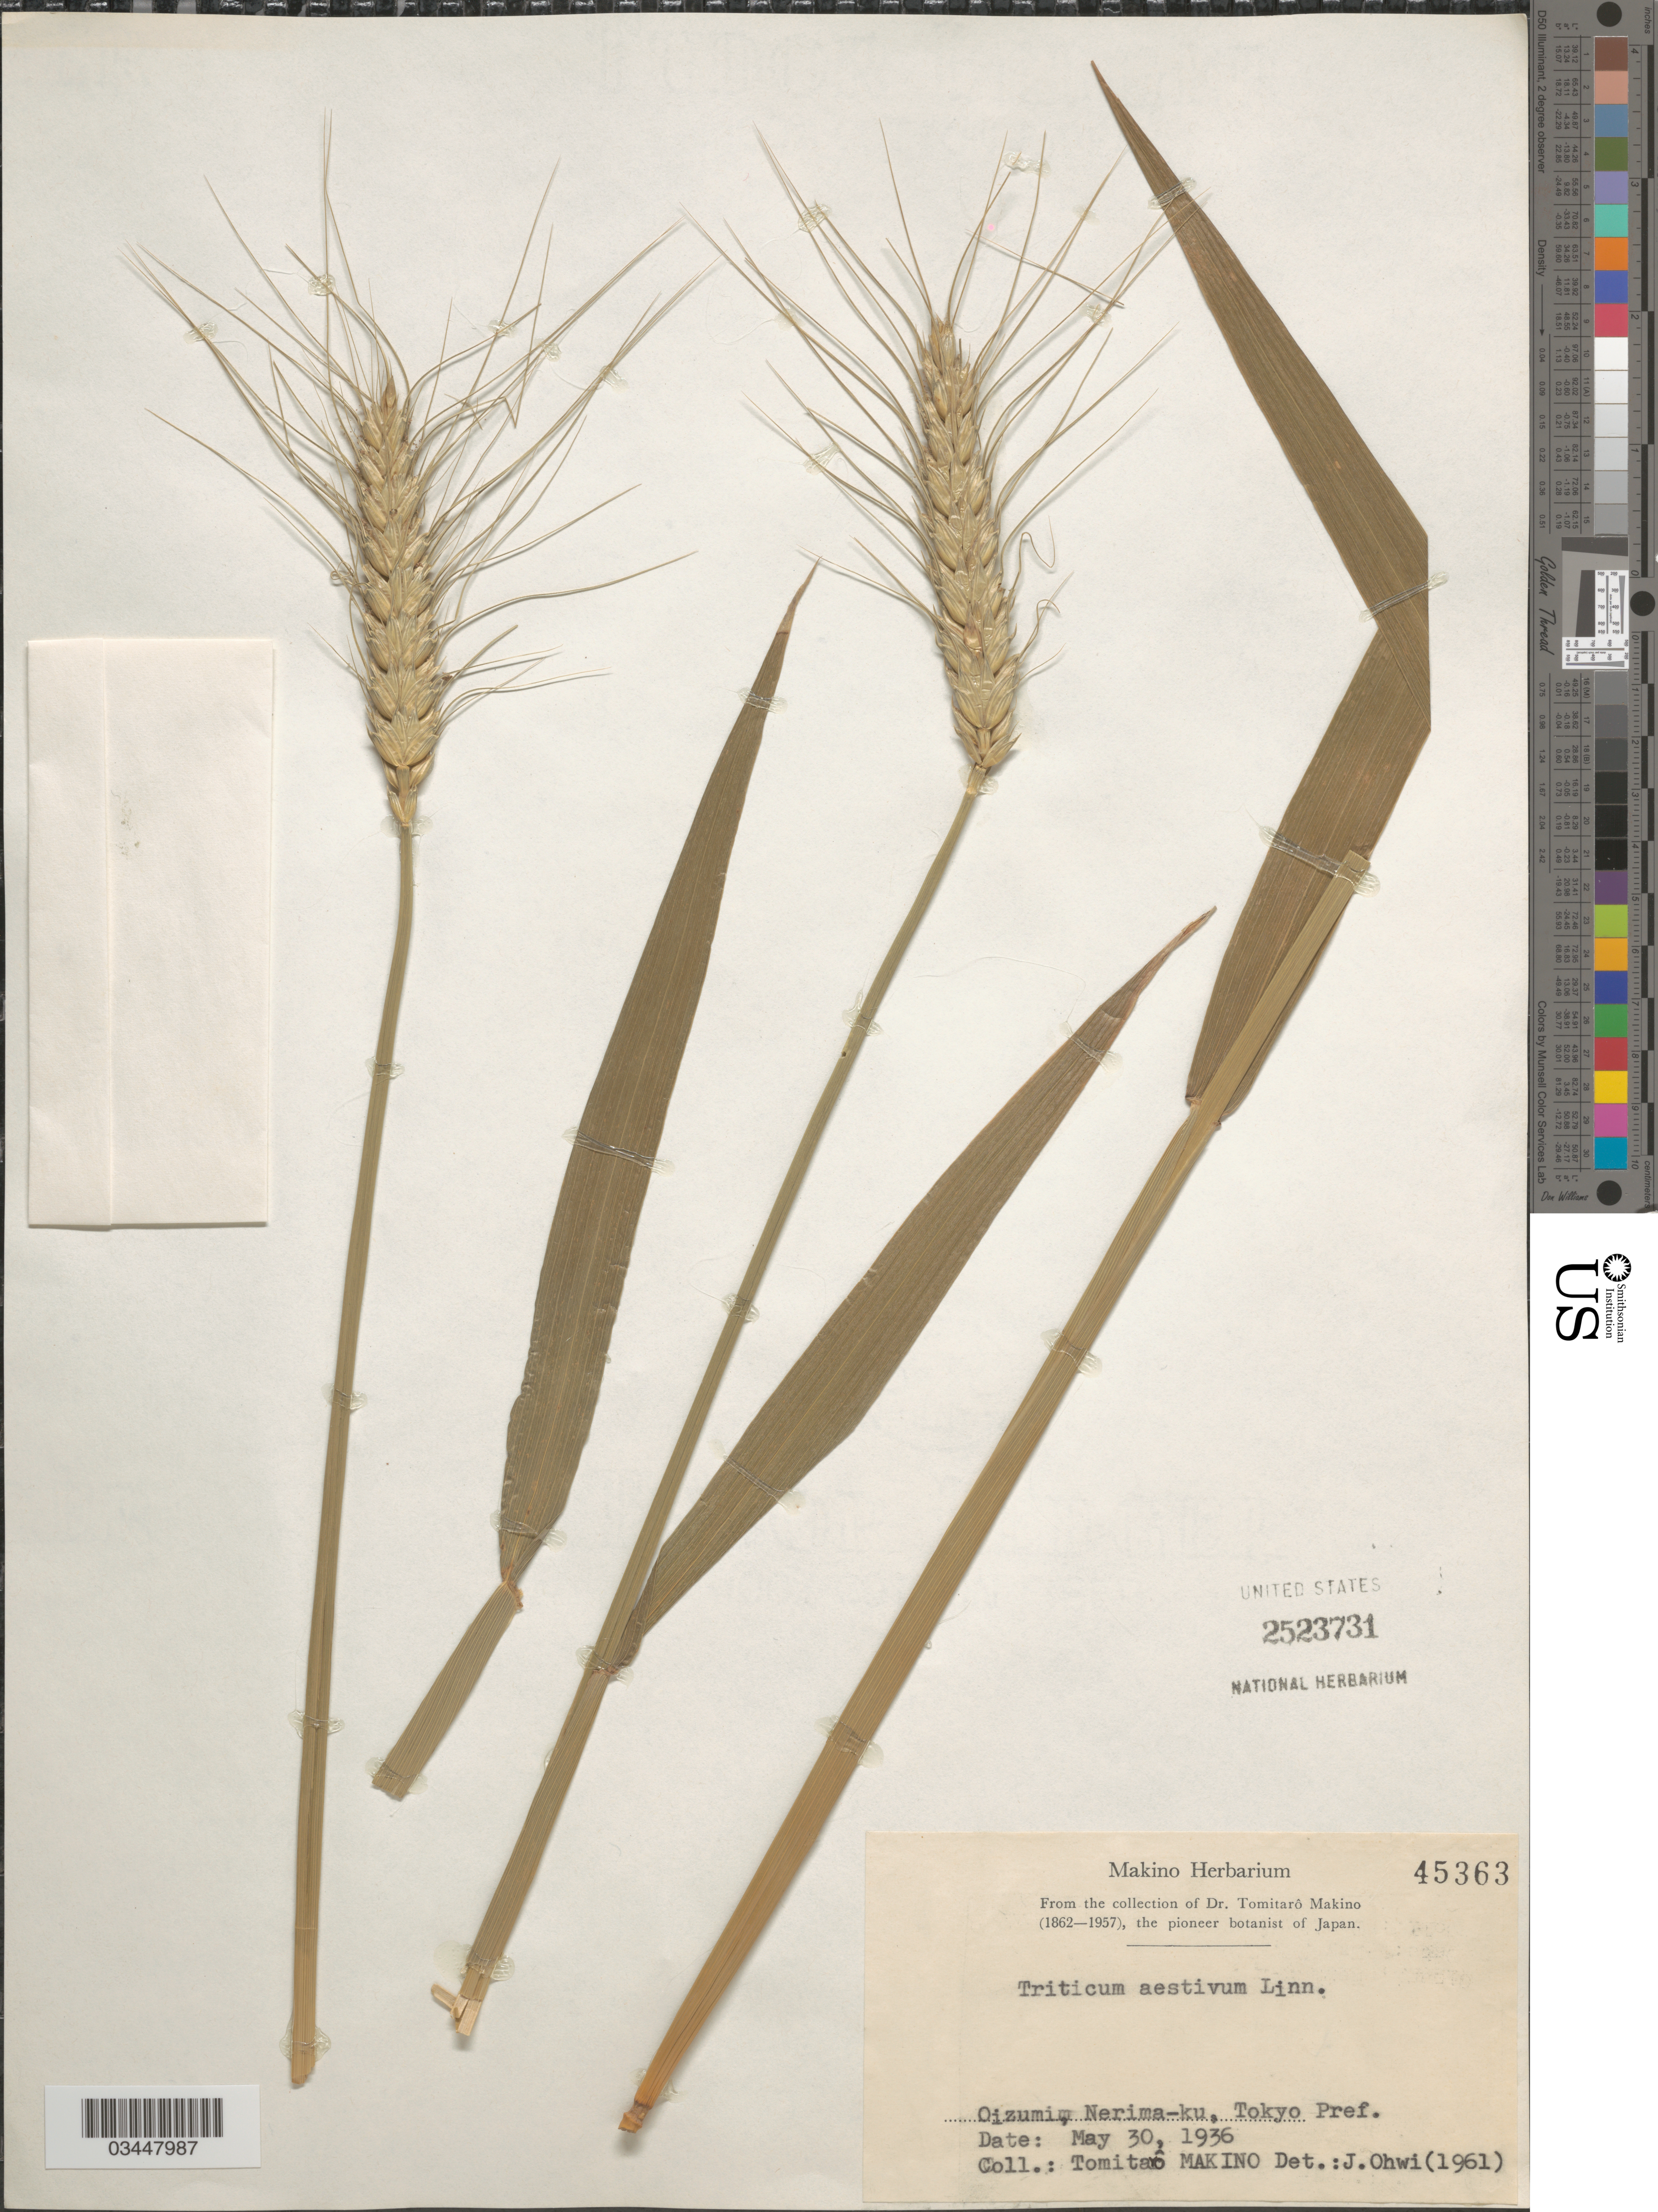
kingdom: Plantae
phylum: Tracheophyta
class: Liliopsida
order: Poales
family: Poaceae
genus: Triticum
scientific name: Triticum aestivum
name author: L.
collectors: T. Makino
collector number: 45363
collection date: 1936-05-30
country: Japan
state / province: Tokyo, Federal City of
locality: Oizumi, Nerima-ku, Tokyo Pref.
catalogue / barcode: US 2523731